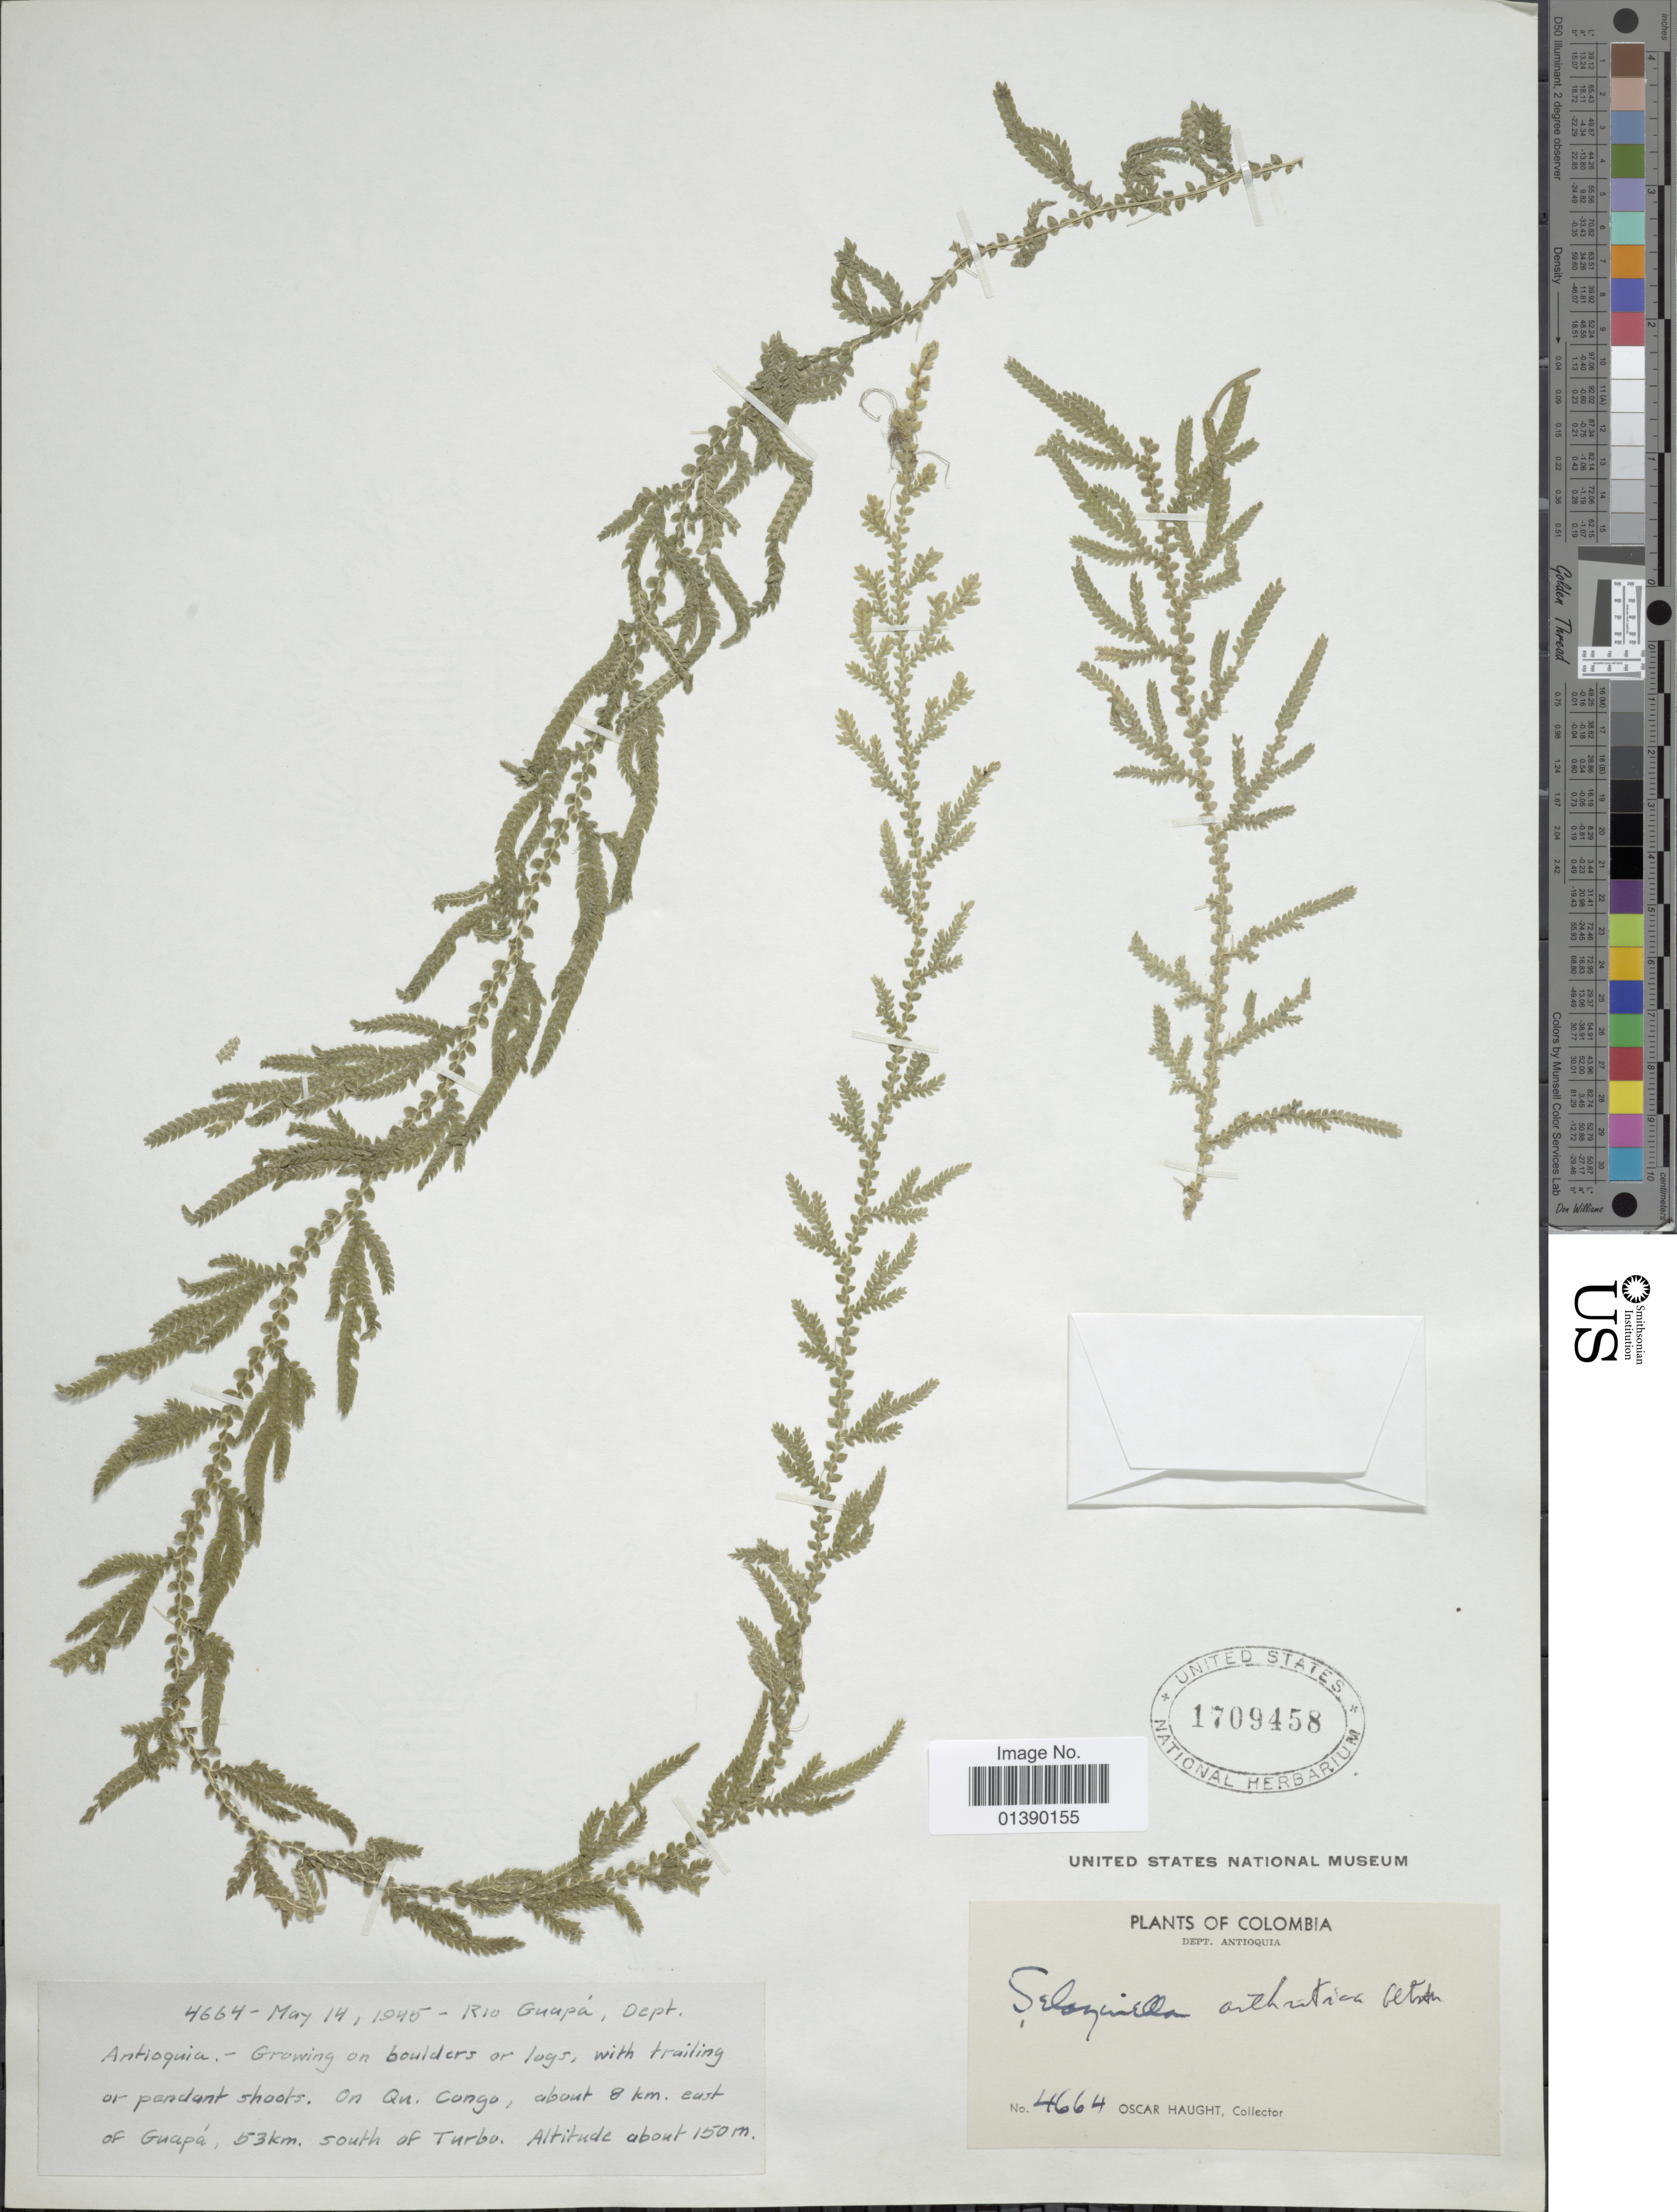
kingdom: Plantae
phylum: Tracheophyta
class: Lycopodiopsida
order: Selaginellales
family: Selaginellaceae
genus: Selaginella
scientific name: Selaginella arthritica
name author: Alston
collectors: O. L. Haught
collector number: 4664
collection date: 1945-05-14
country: Colombia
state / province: Antioquia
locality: Rio Guapá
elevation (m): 150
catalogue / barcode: US 1709458